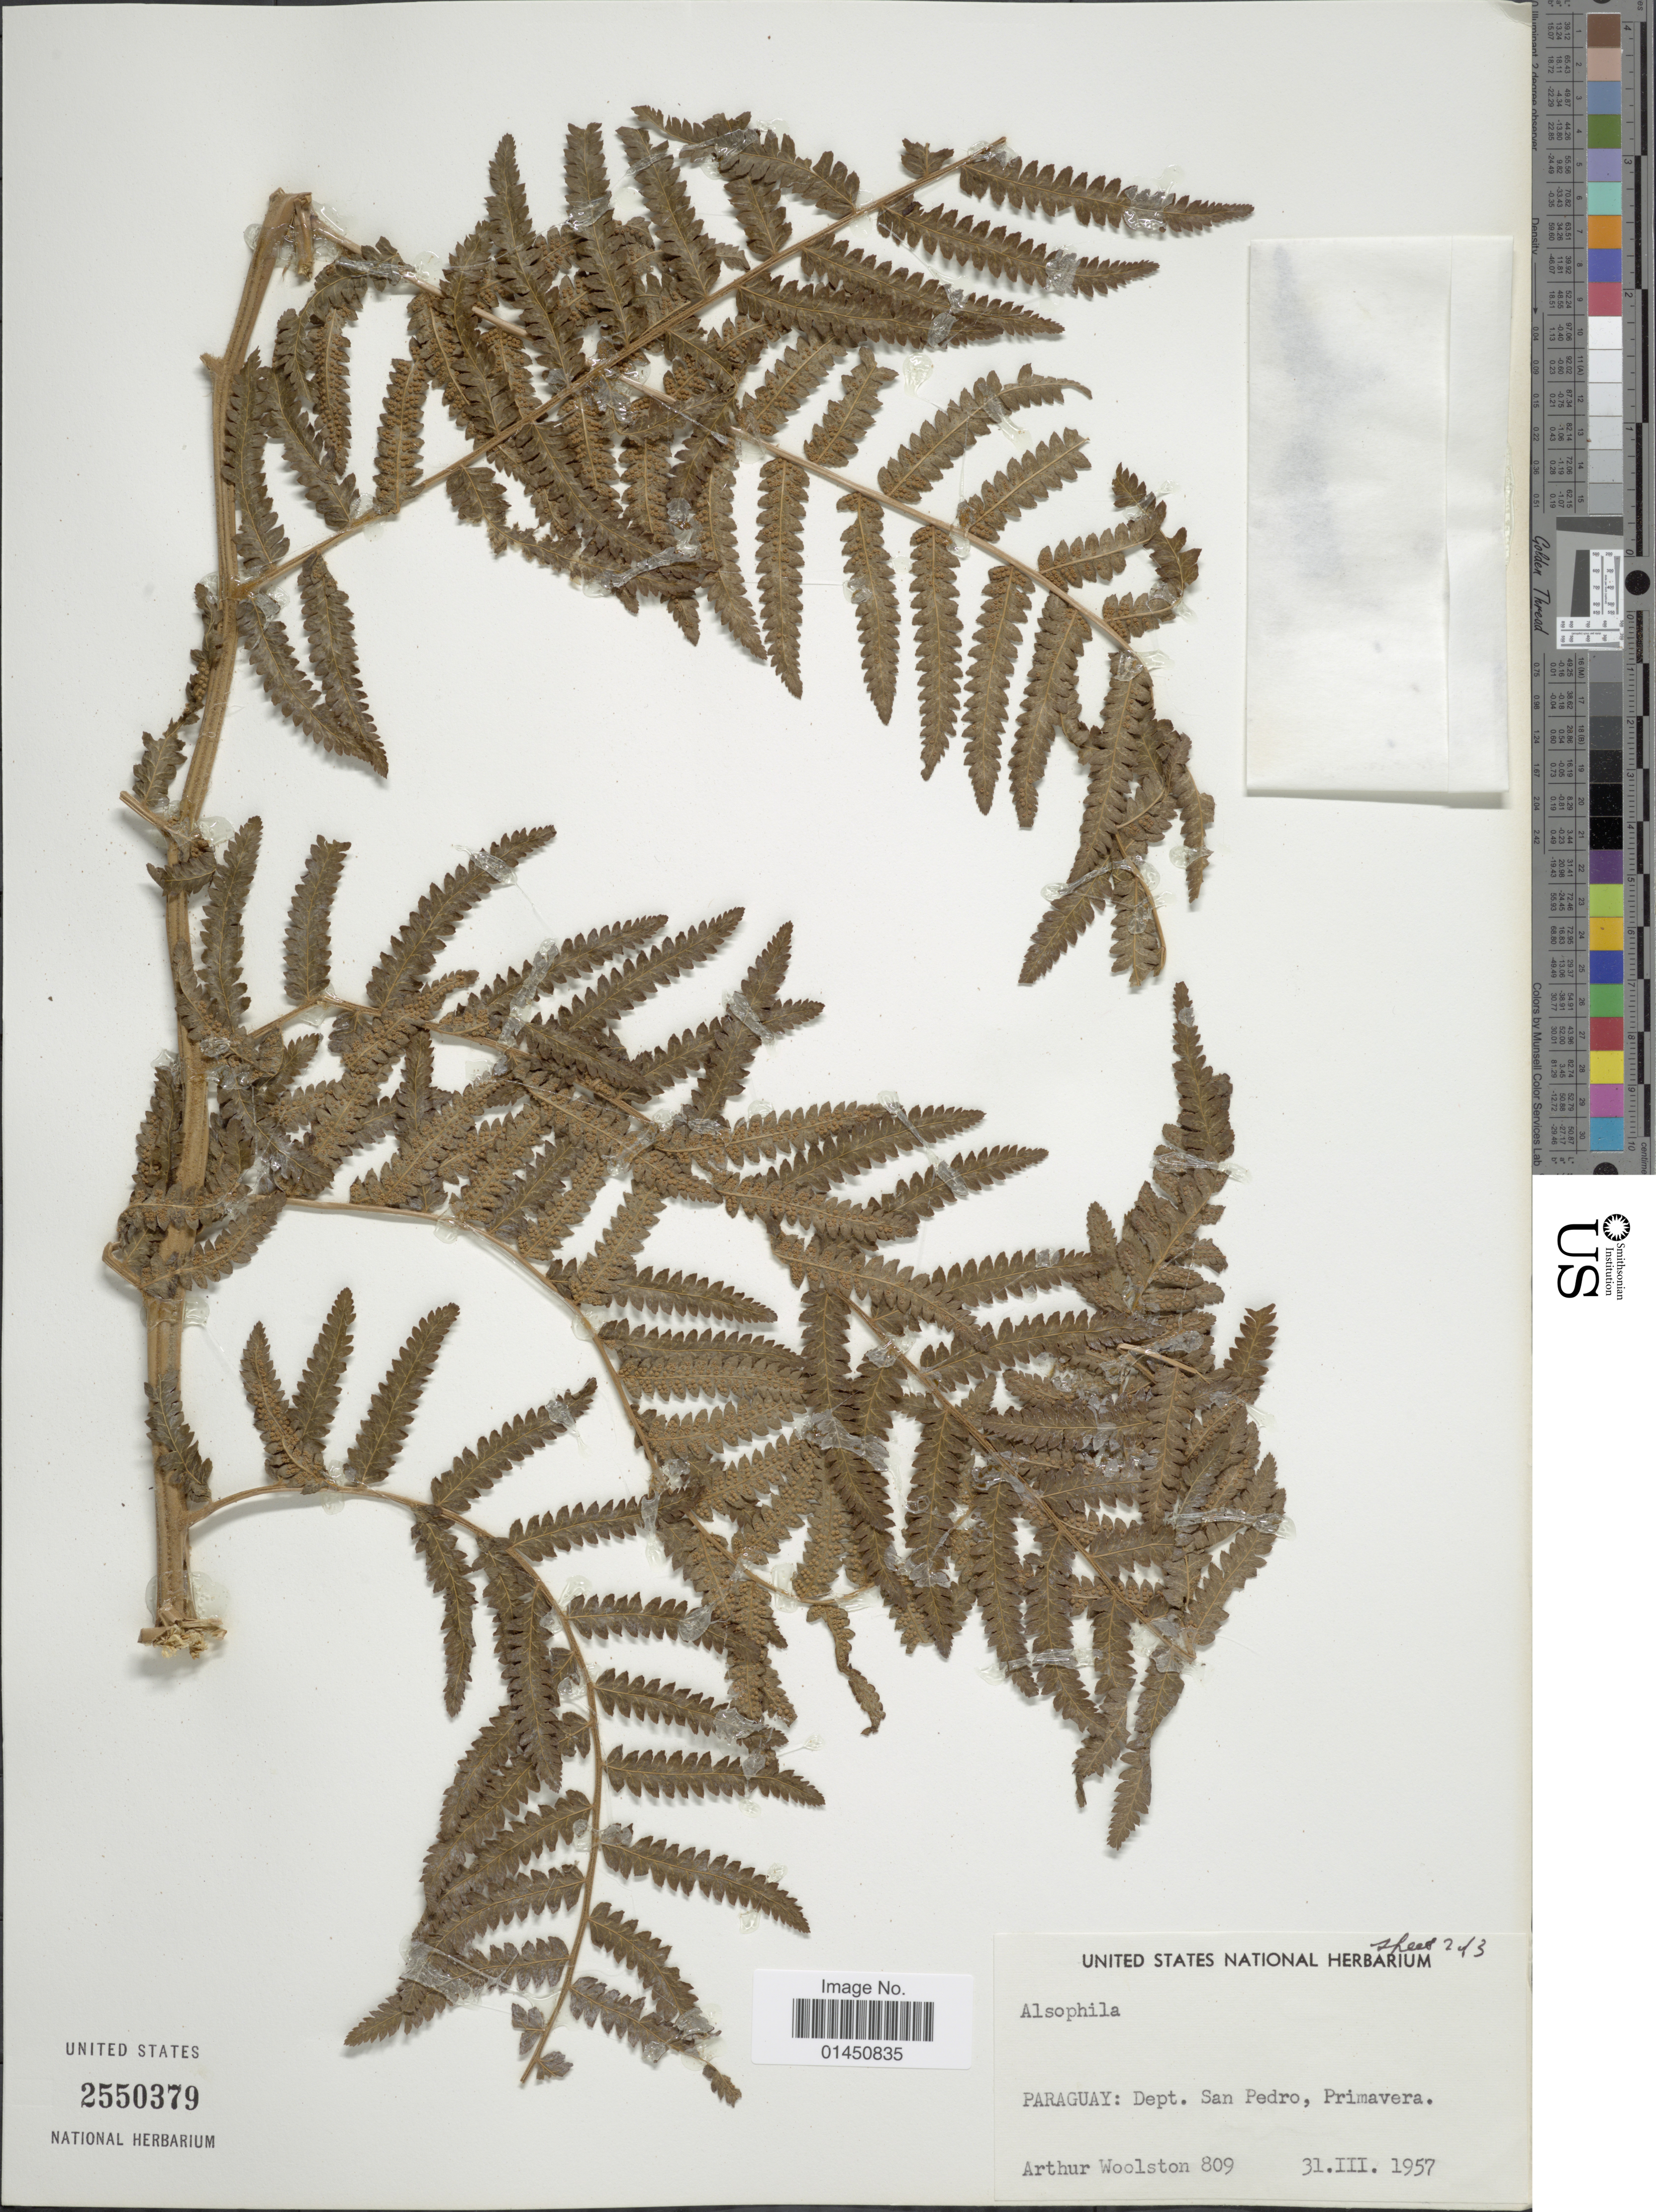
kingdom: Plantae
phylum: Tracheophyta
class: Polypodiopsida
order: Cyatheales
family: Cyatheaceae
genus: Cyathea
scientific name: Cyathea atrovirens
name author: (Lanapd. & Fisch.) Domin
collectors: A. L. Woolston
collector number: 809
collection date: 1957-03-31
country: Paraguay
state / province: San Pedro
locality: Primavera.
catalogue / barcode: US 2550379